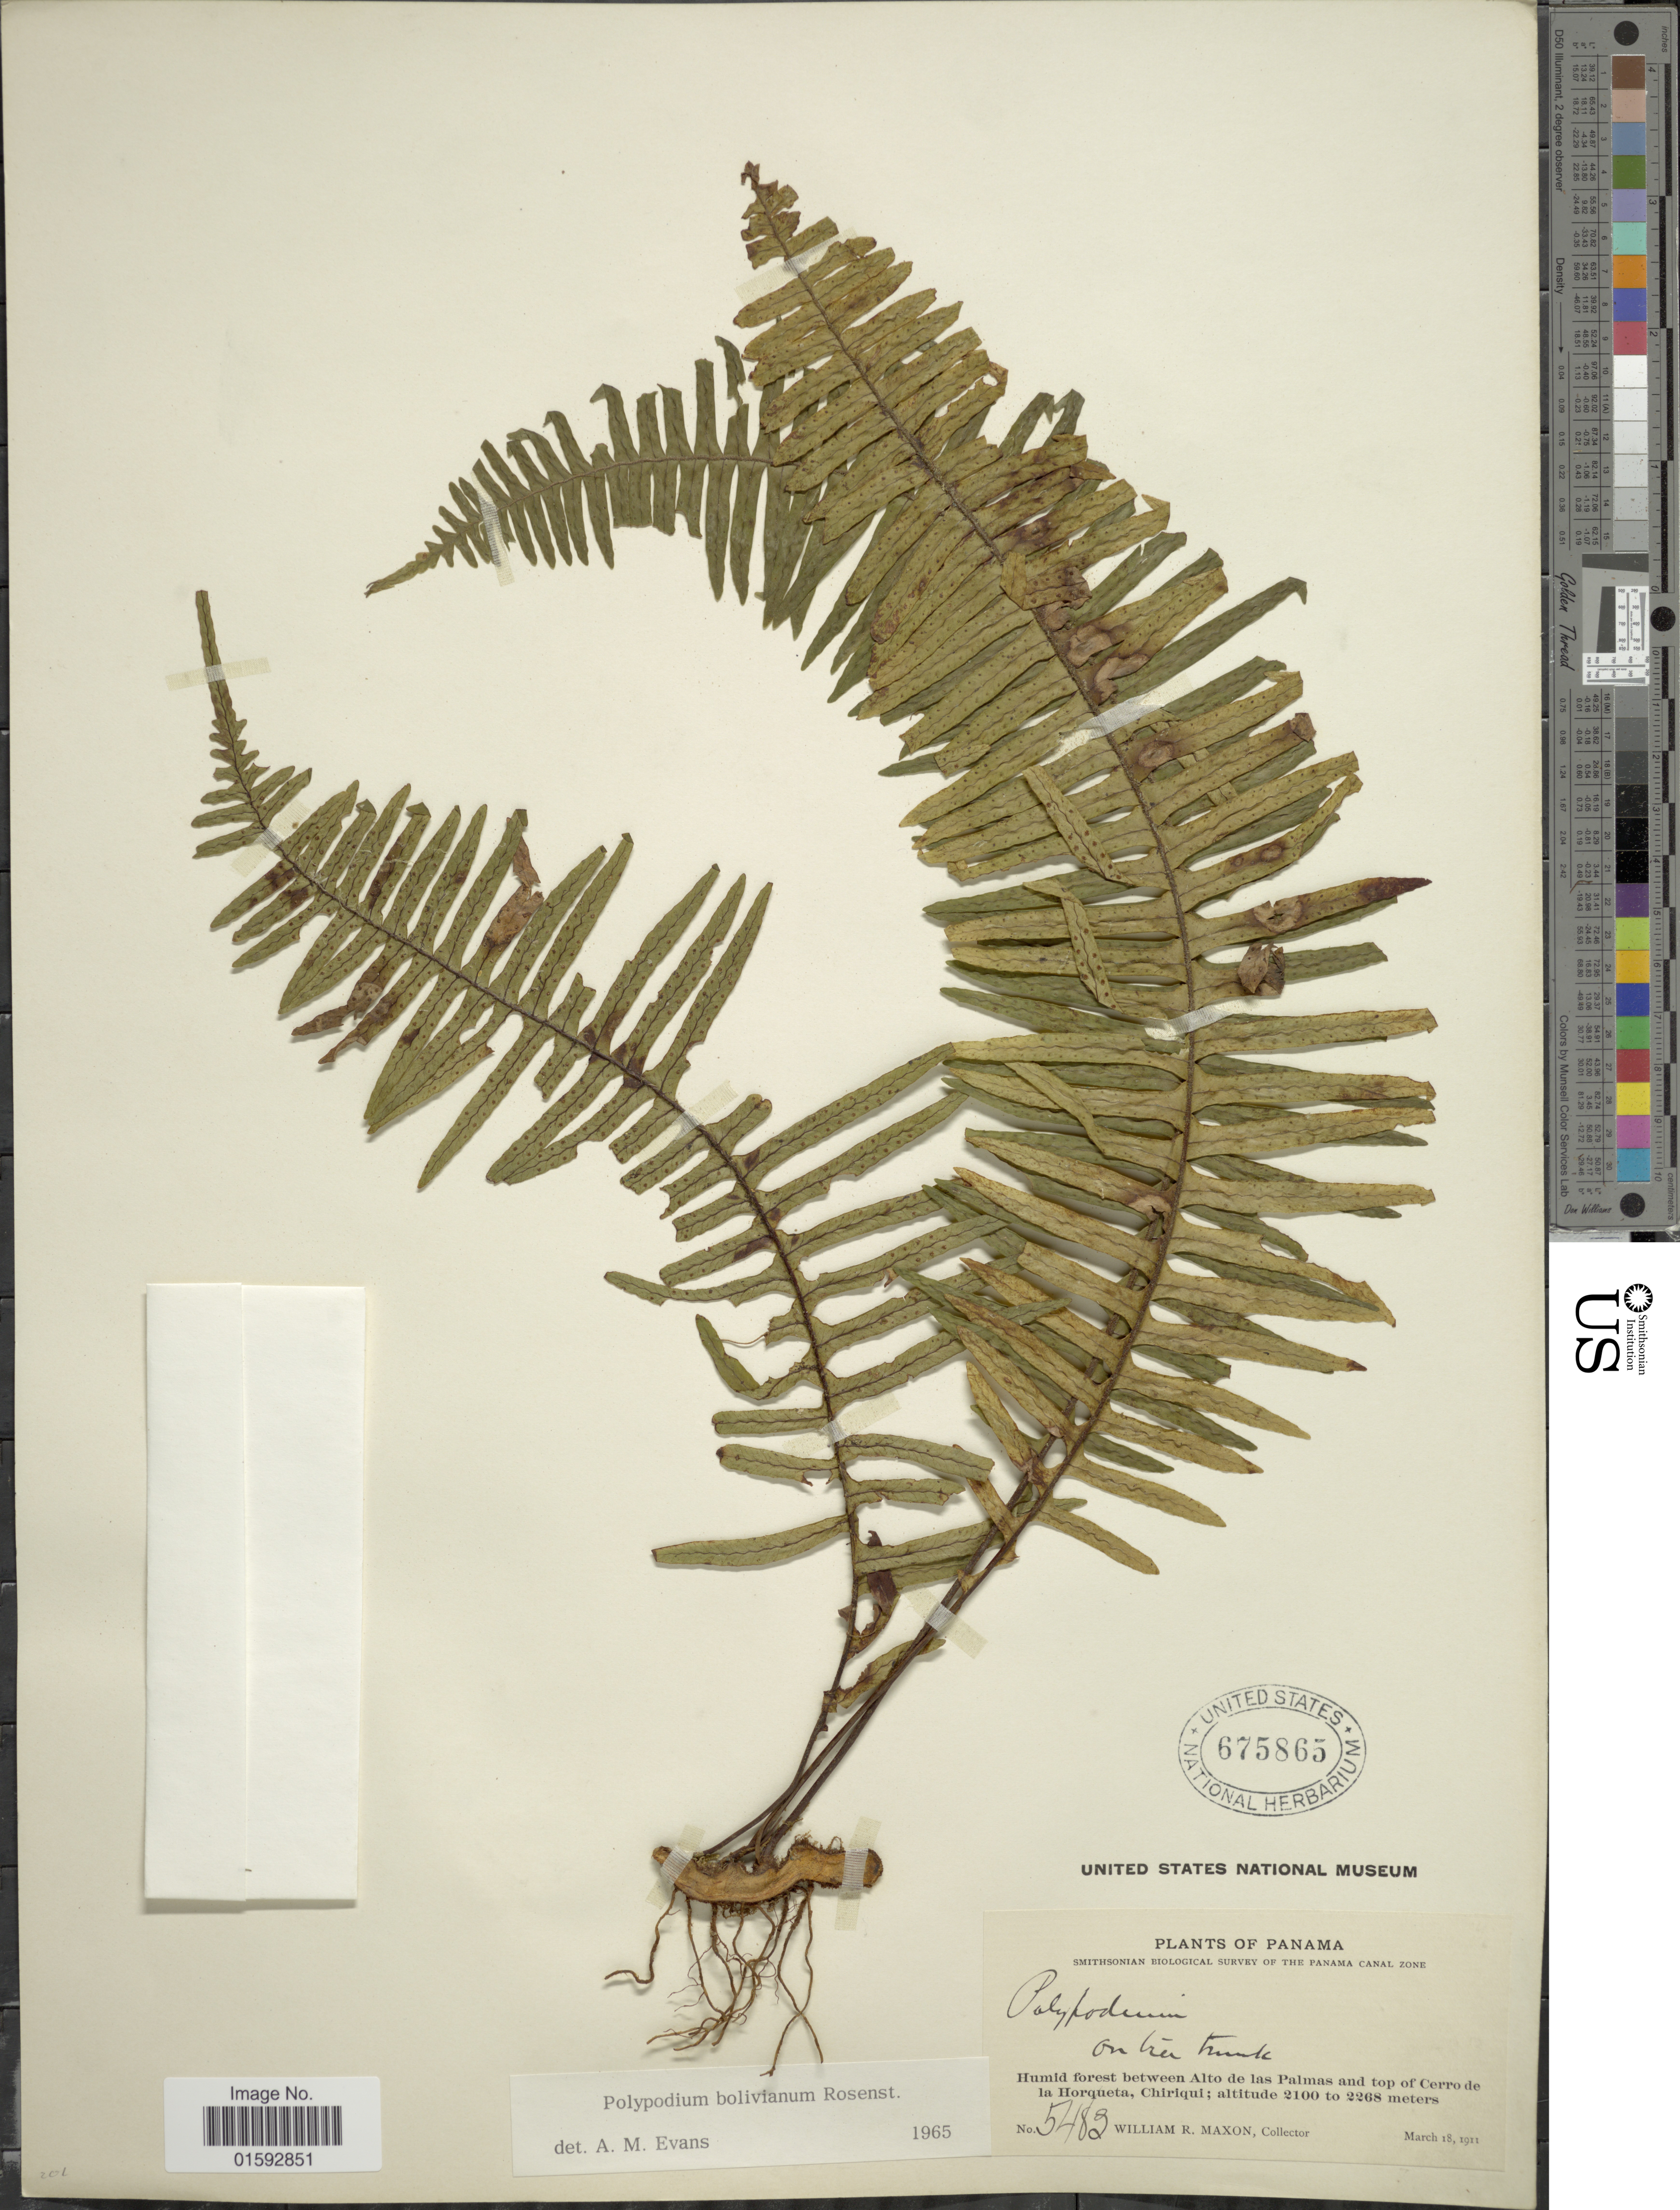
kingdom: Plantae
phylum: Tracheophyta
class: Polypodiopsida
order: Polypodiales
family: Polypodiaceae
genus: Pecluma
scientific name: Pecluma divaricata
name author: (E. Fourn.) Mickel & Beitel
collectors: W. R. Maxon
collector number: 5483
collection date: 1911-03-18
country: Panama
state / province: Chiriqui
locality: Humid forest between Alto de las Palmas and top of Cerro de la Horqueta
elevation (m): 2100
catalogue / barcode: US 675865